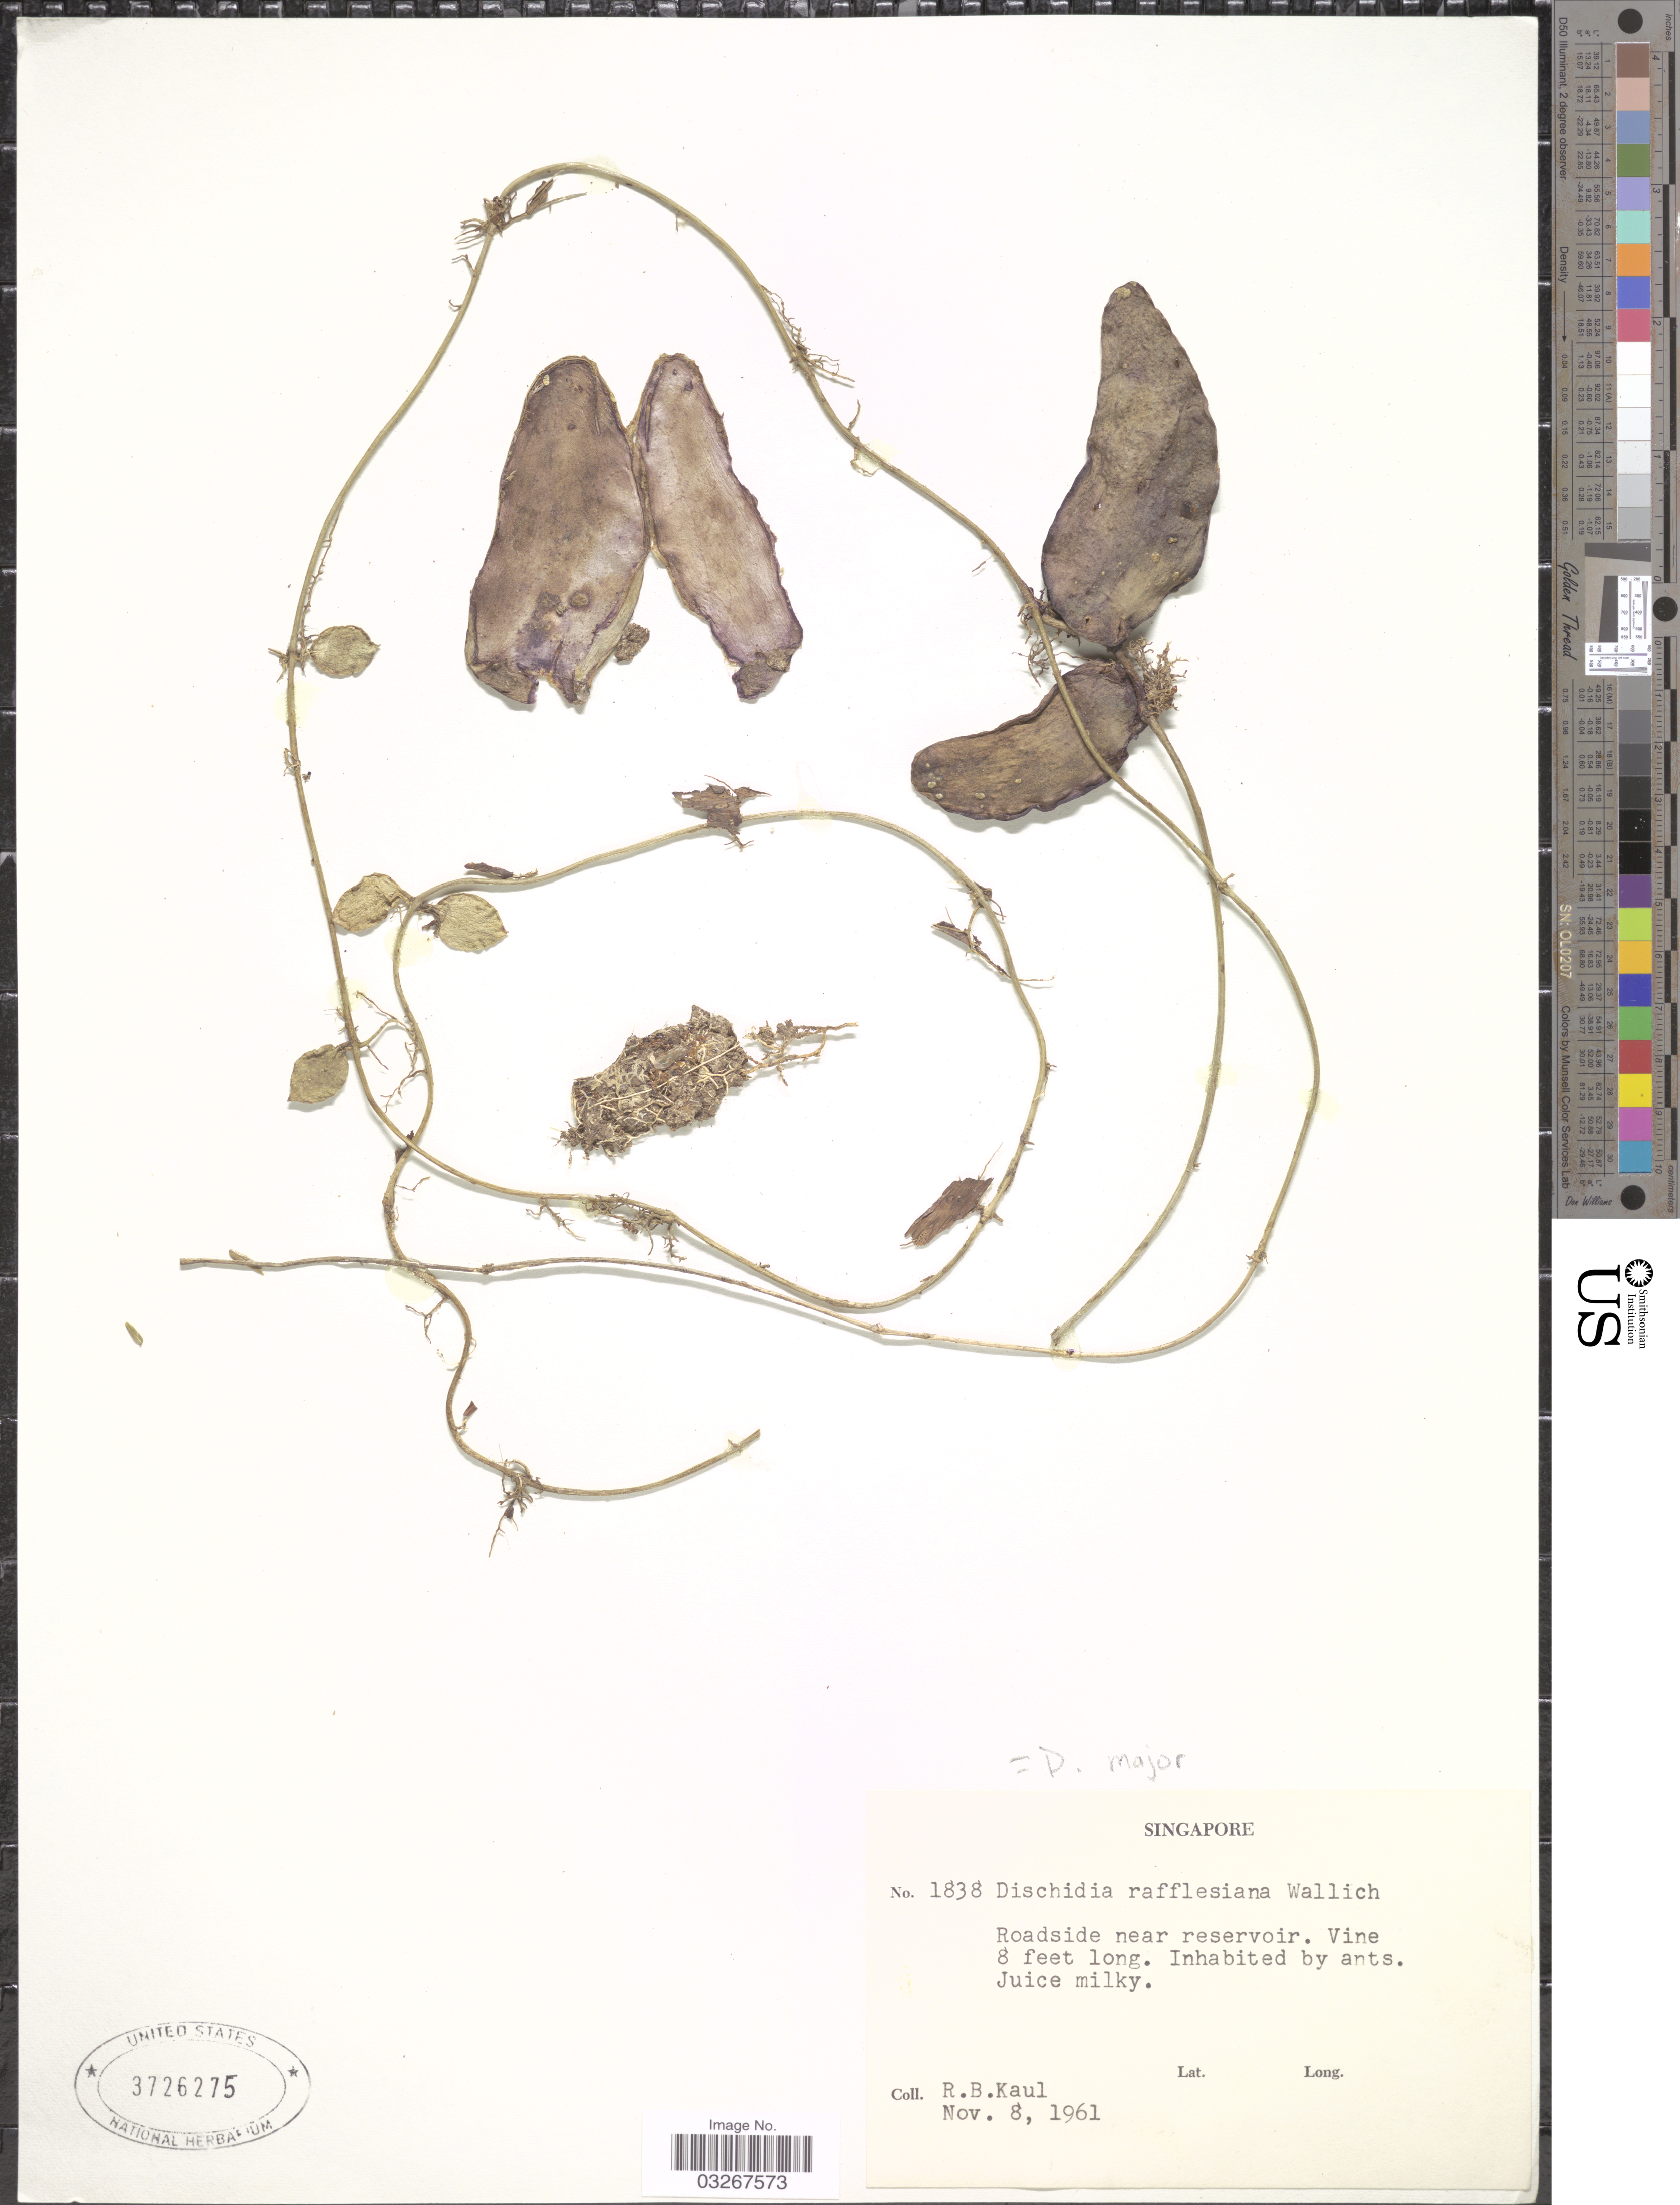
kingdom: Plantae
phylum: Tracheophyta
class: Magnoliopsida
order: Gentianales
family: Apocynaceae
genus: Dischidia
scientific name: Dischidia major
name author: (Vahl) Merr.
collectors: R. Kaul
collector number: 1838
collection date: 1961-11-08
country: Singapore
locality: Roadside near reservoir.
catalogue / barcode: US 3726275